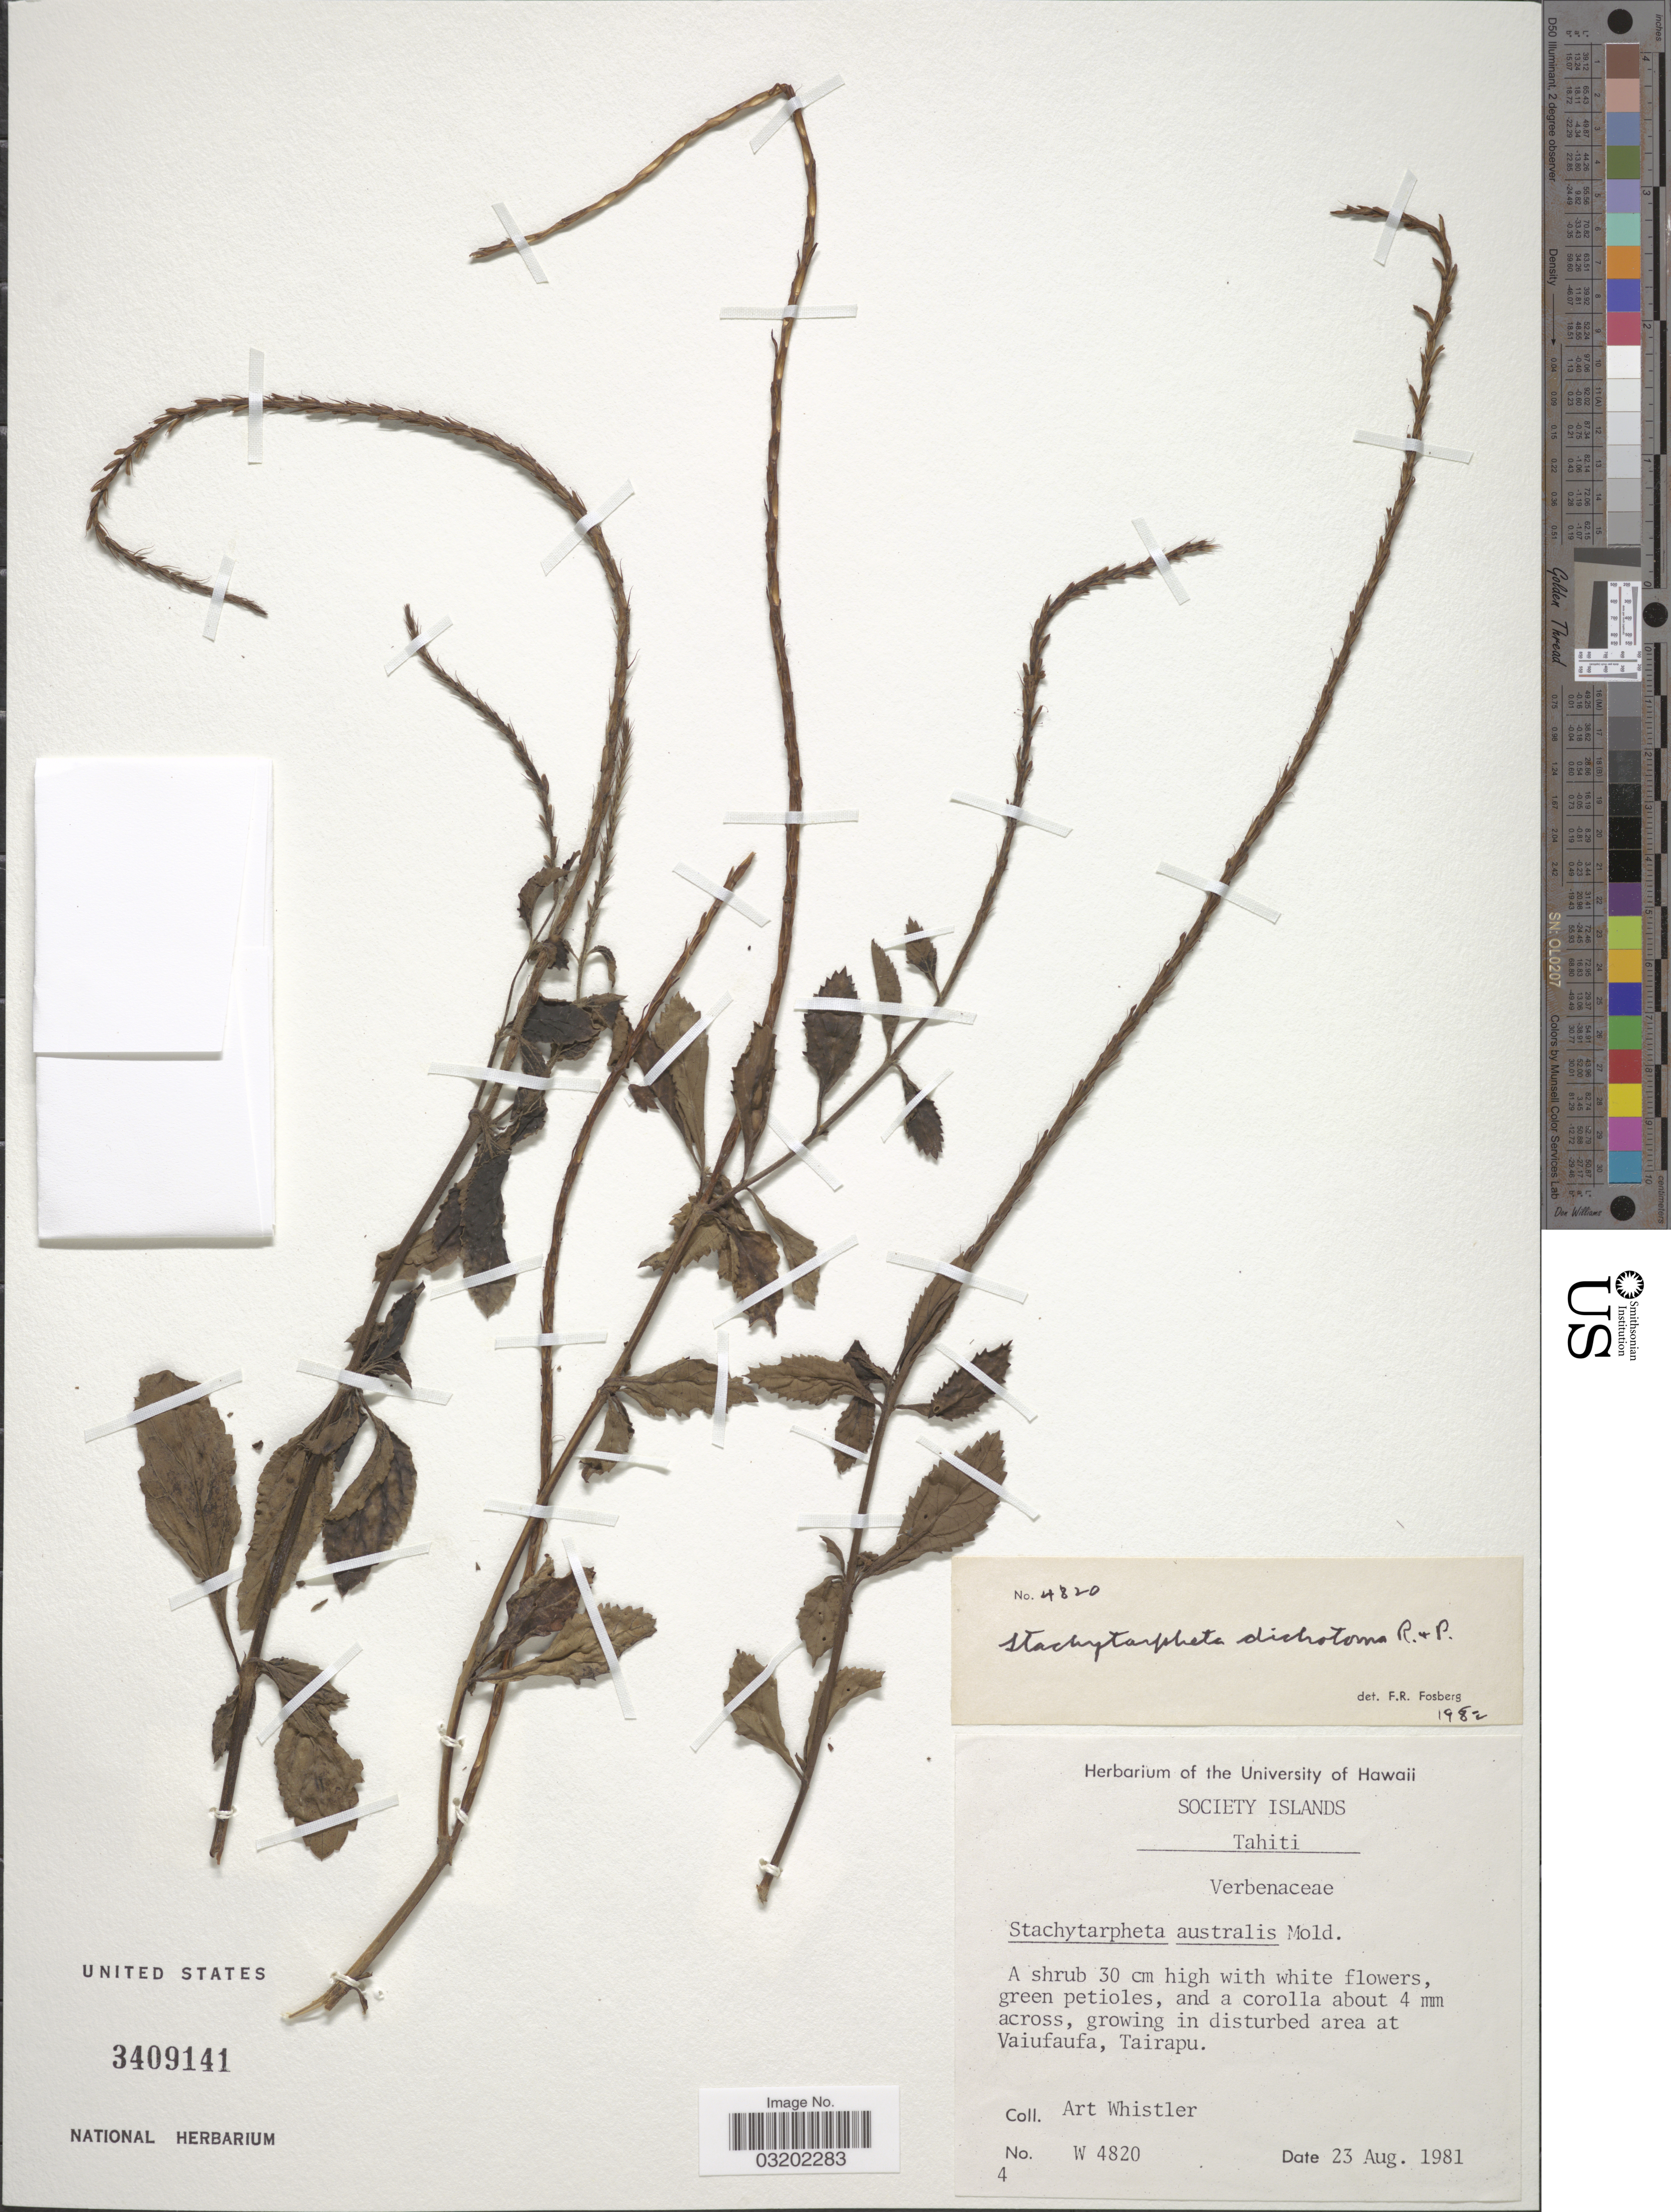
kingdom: Plantae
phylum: Tracheophyta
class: Magnoliopsida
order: Lamiales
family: Verbenaceae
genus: Stachytarpheta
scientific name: Stachytarpheta dichotoma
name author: (Ruiz & Pav.) Vahl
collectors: A. Whistler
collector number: W4820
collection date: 1981-08-23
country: French Polynesia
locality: Society Islands. Tahiti. Growing in disturbed area at Vaiufaufa, Tairapu.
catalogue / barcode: US 3409141